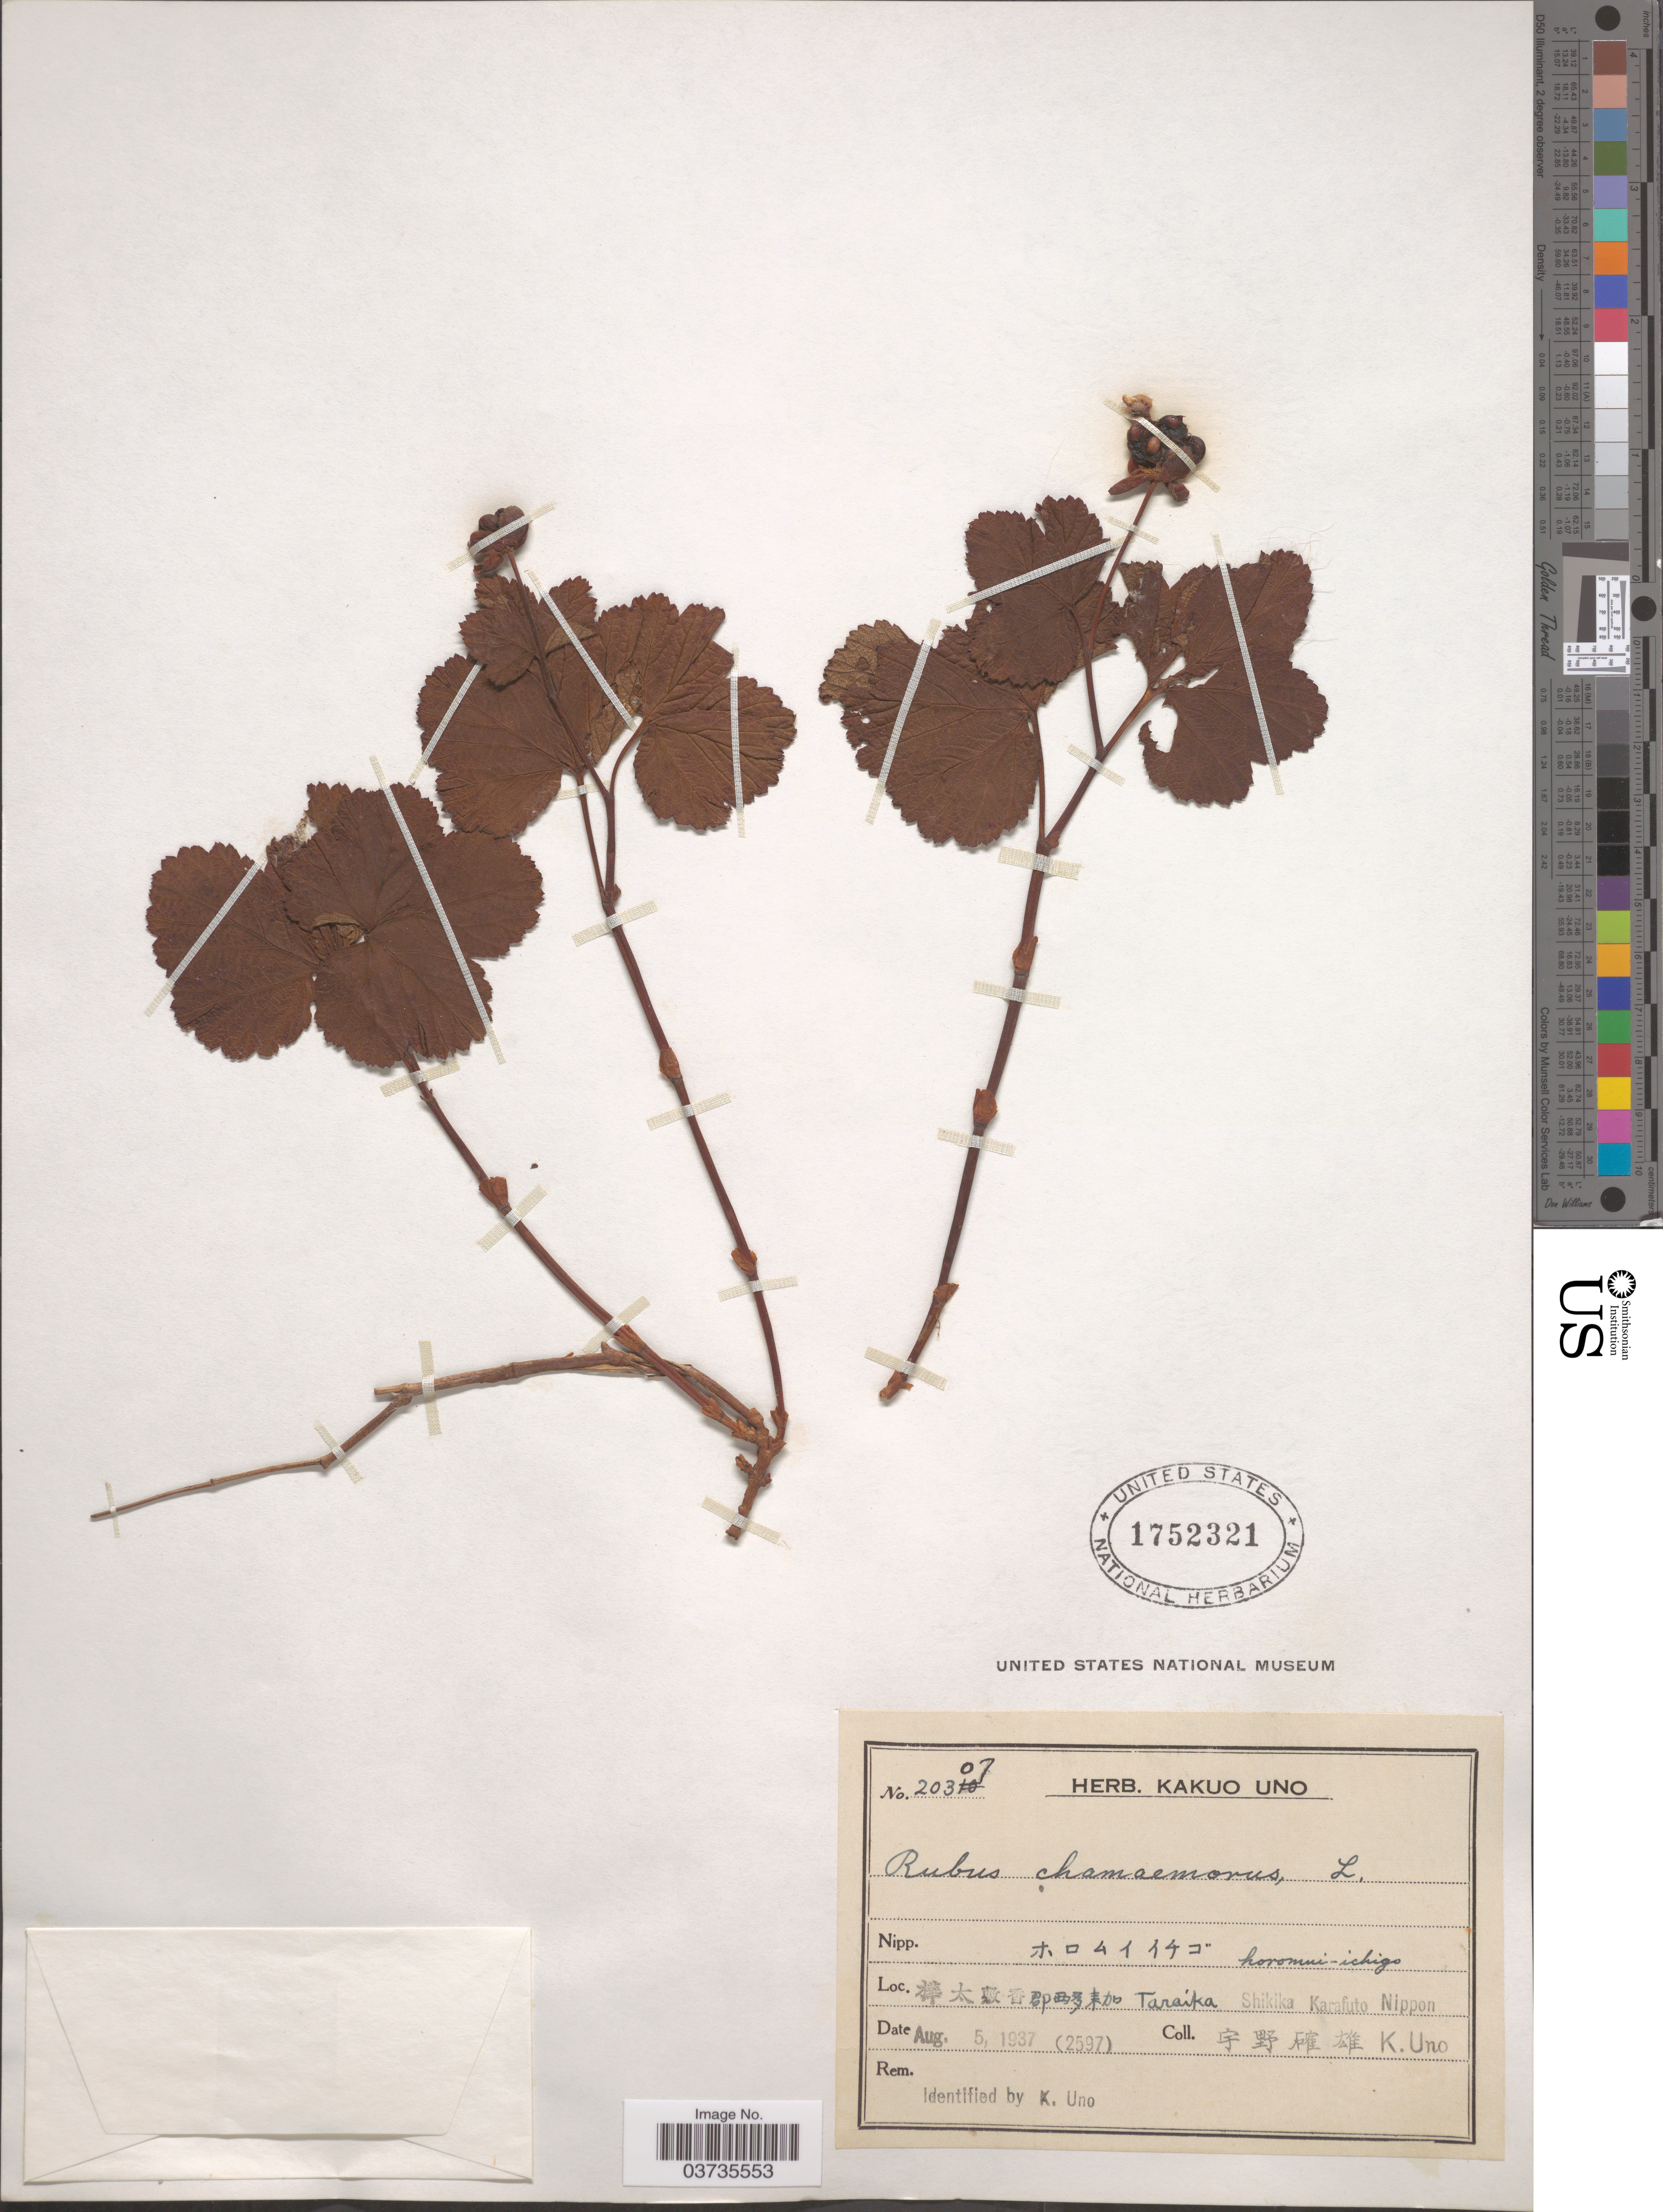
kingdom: Plantae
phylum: Tracheophyta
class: Magnoliopsida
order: Rosales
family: Rosaceae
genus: Rubus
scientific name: Rubus chamaemorus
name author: L.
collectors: K. Uno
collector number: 20307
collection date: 1937-08-05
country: Japan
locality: Taraika, Shikika, Karafuto, Nippon.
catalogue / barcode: US 1752321